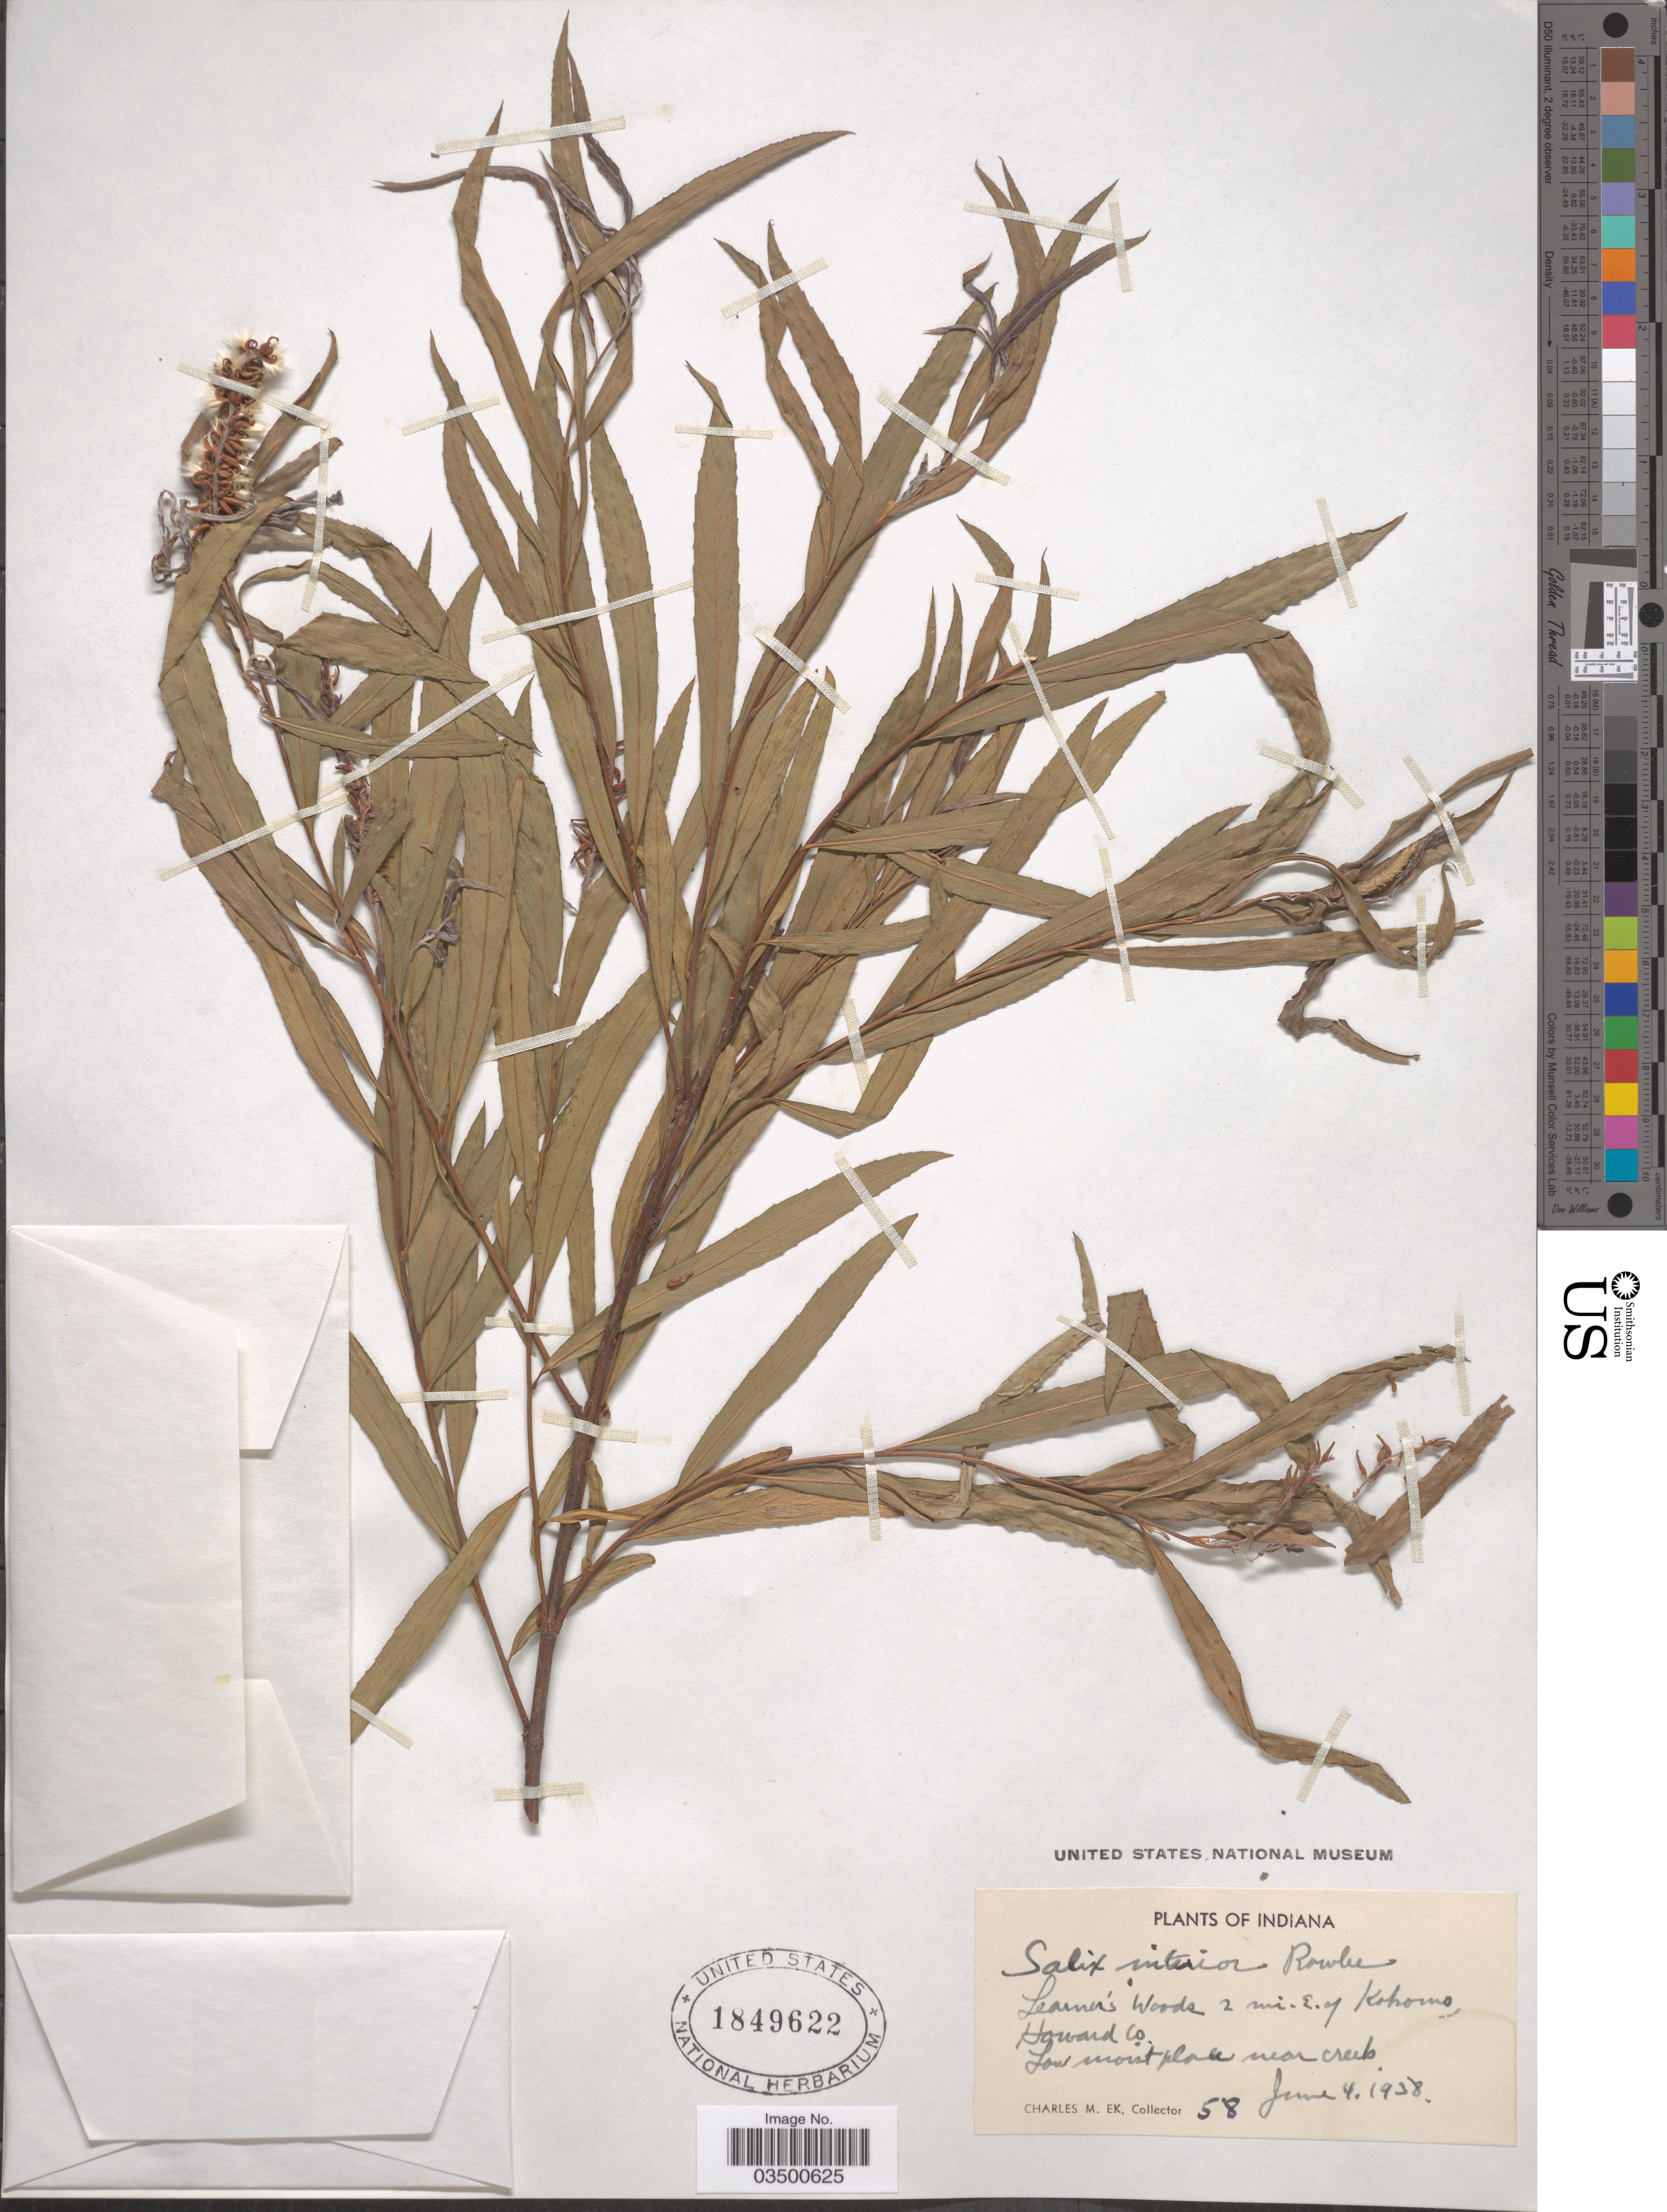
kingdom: Plantae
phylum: Tracheophyta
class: Magnoliopsida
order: Malpighiales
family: Salicaceae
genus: Salix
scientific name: Salix interior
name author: Rowlee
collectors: C. Ek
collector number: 58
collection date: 1938-06-04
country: United States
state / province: Indiana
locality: Learner's Woods 2 mi. E. of Kokomo, Howard Co. Low moist place near creek.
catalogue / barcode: US 1849622